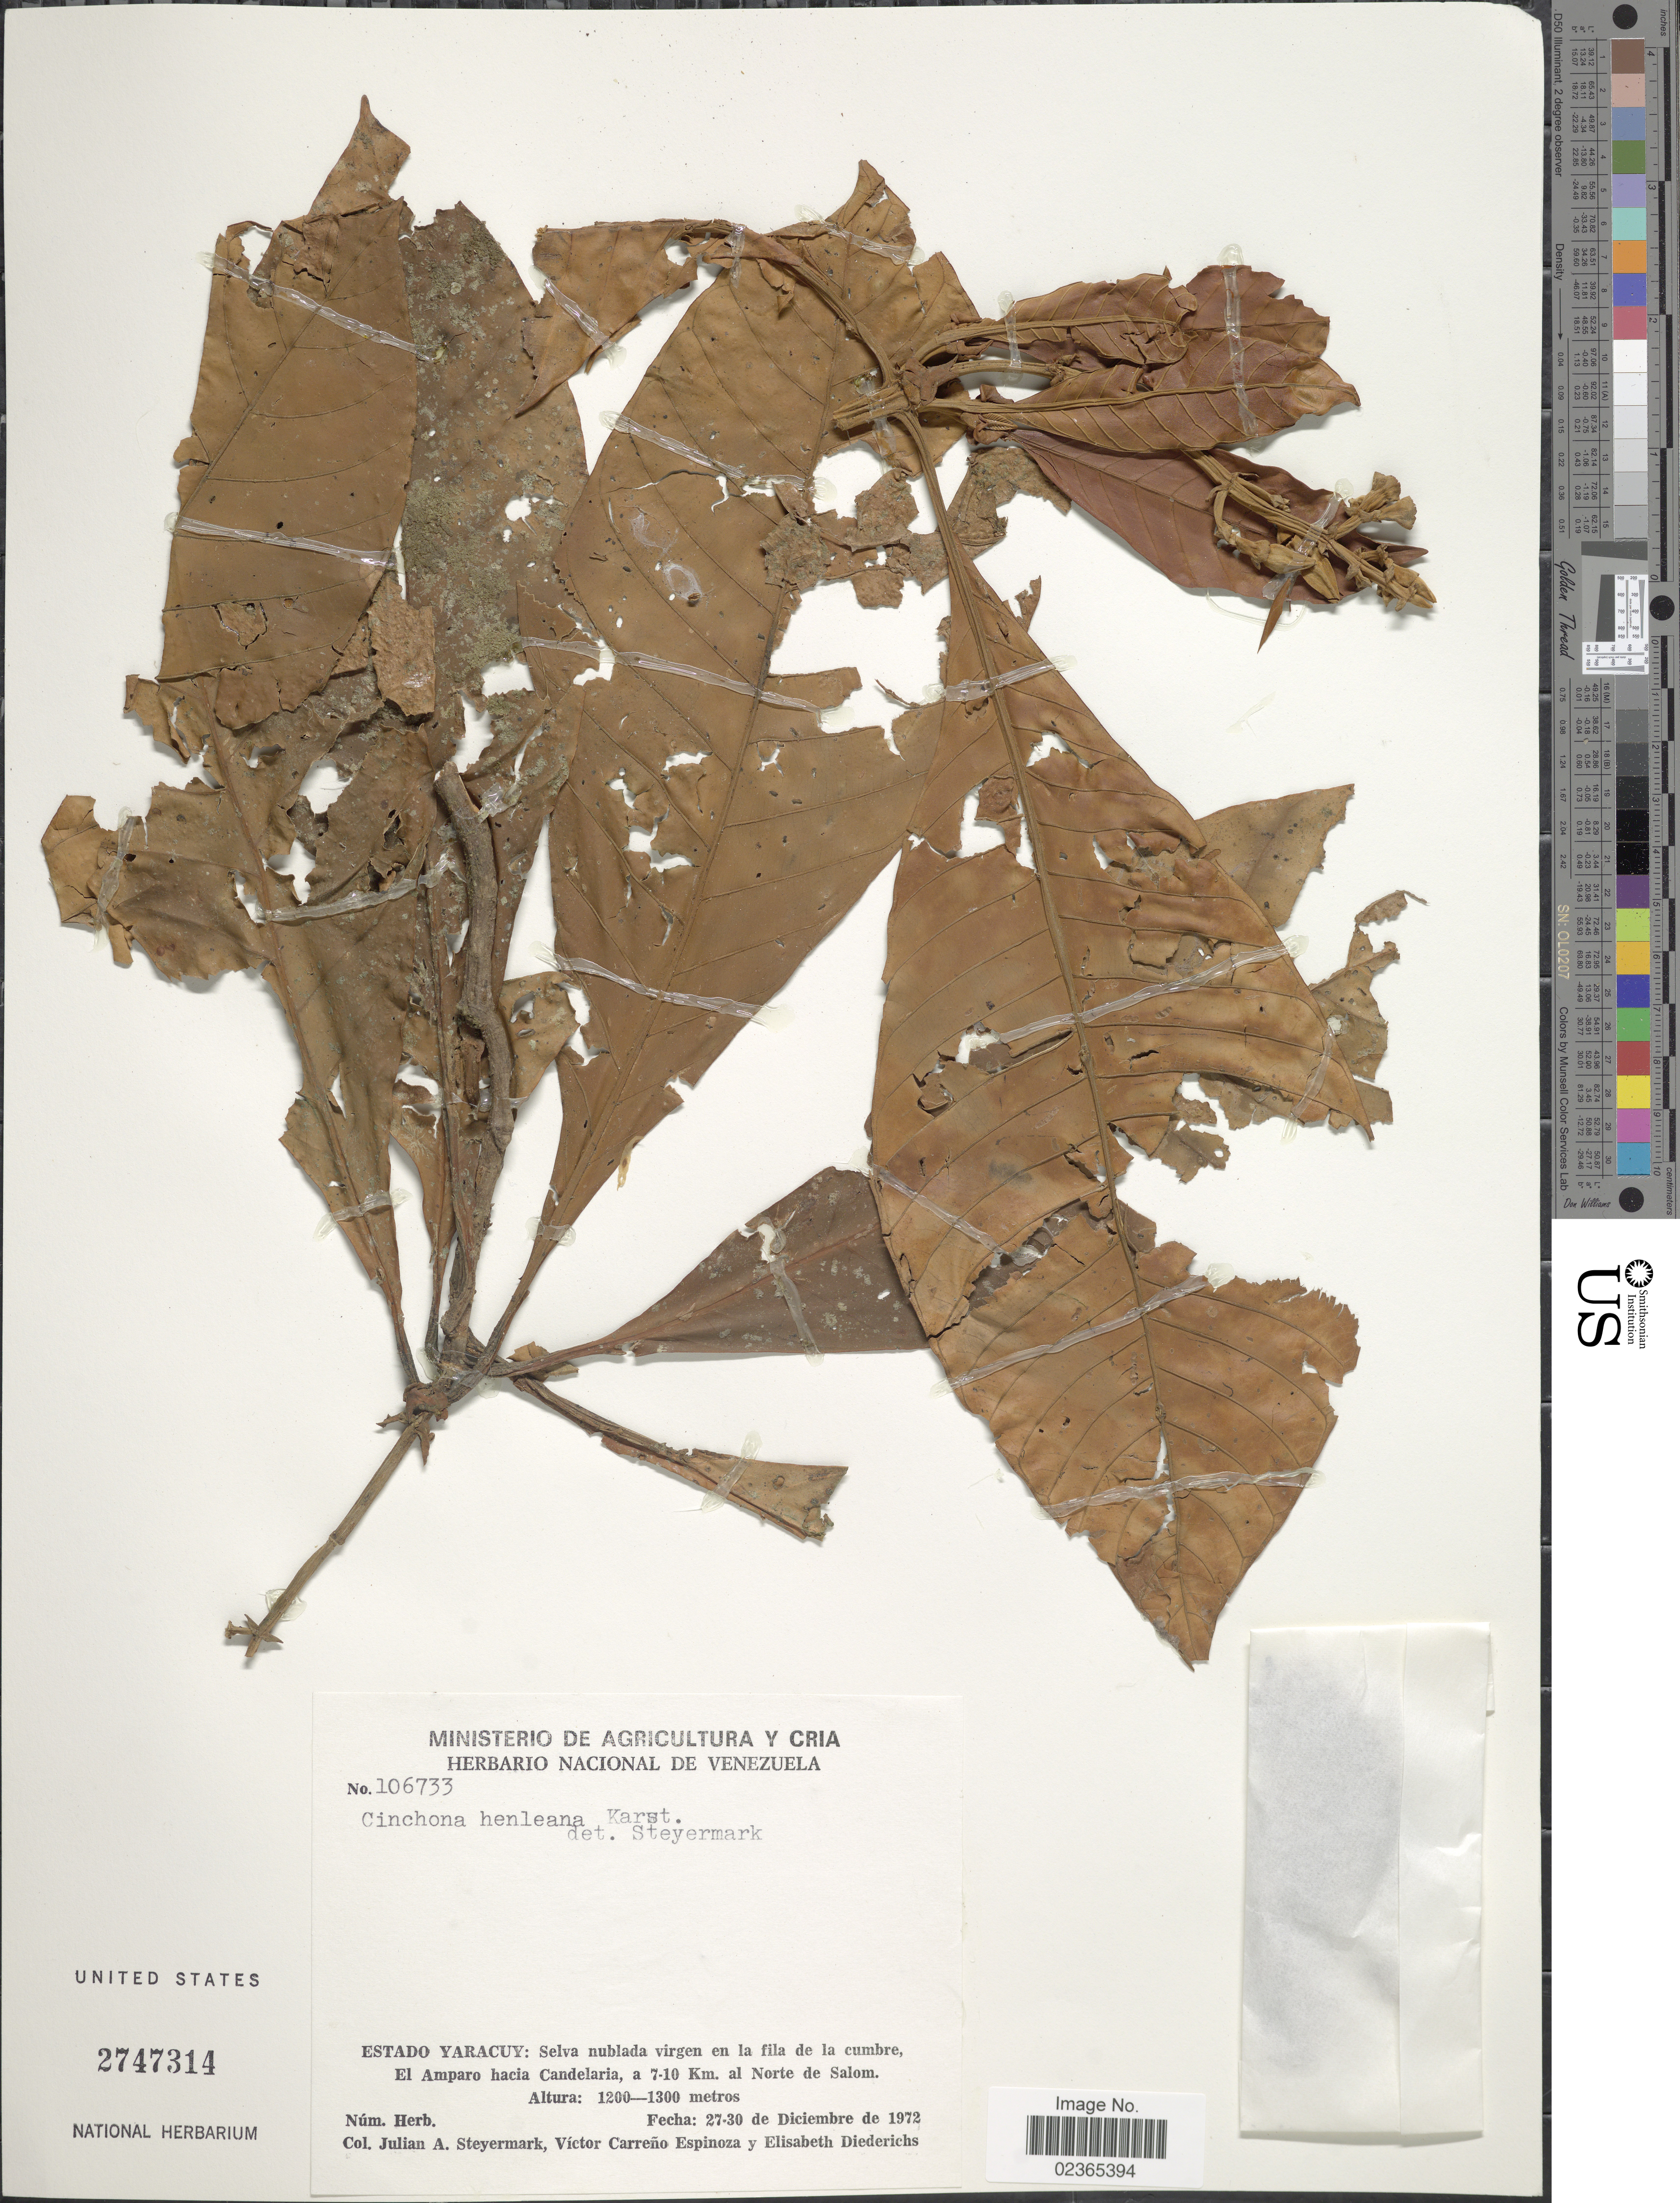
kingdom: Plantae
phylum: Tracheophyta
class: Magnoliopsida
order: Gentianales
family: Rubiaceae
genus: Ladenbergia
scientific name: Ladenbergia muzonensis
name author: (Goudot) Standl.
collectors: J. Steyermark, V. Carreño E. & E. Diederichs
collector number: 106733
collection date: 1972-12-27/1972-12-30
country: Venezuela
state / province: Yaracuy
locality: Selva nublada virgen en la fila de la cumbre, El Amparo hacia Candelaria, a 7-10 km. al Norte de Salom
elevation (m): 1200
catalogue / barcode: US 2747314